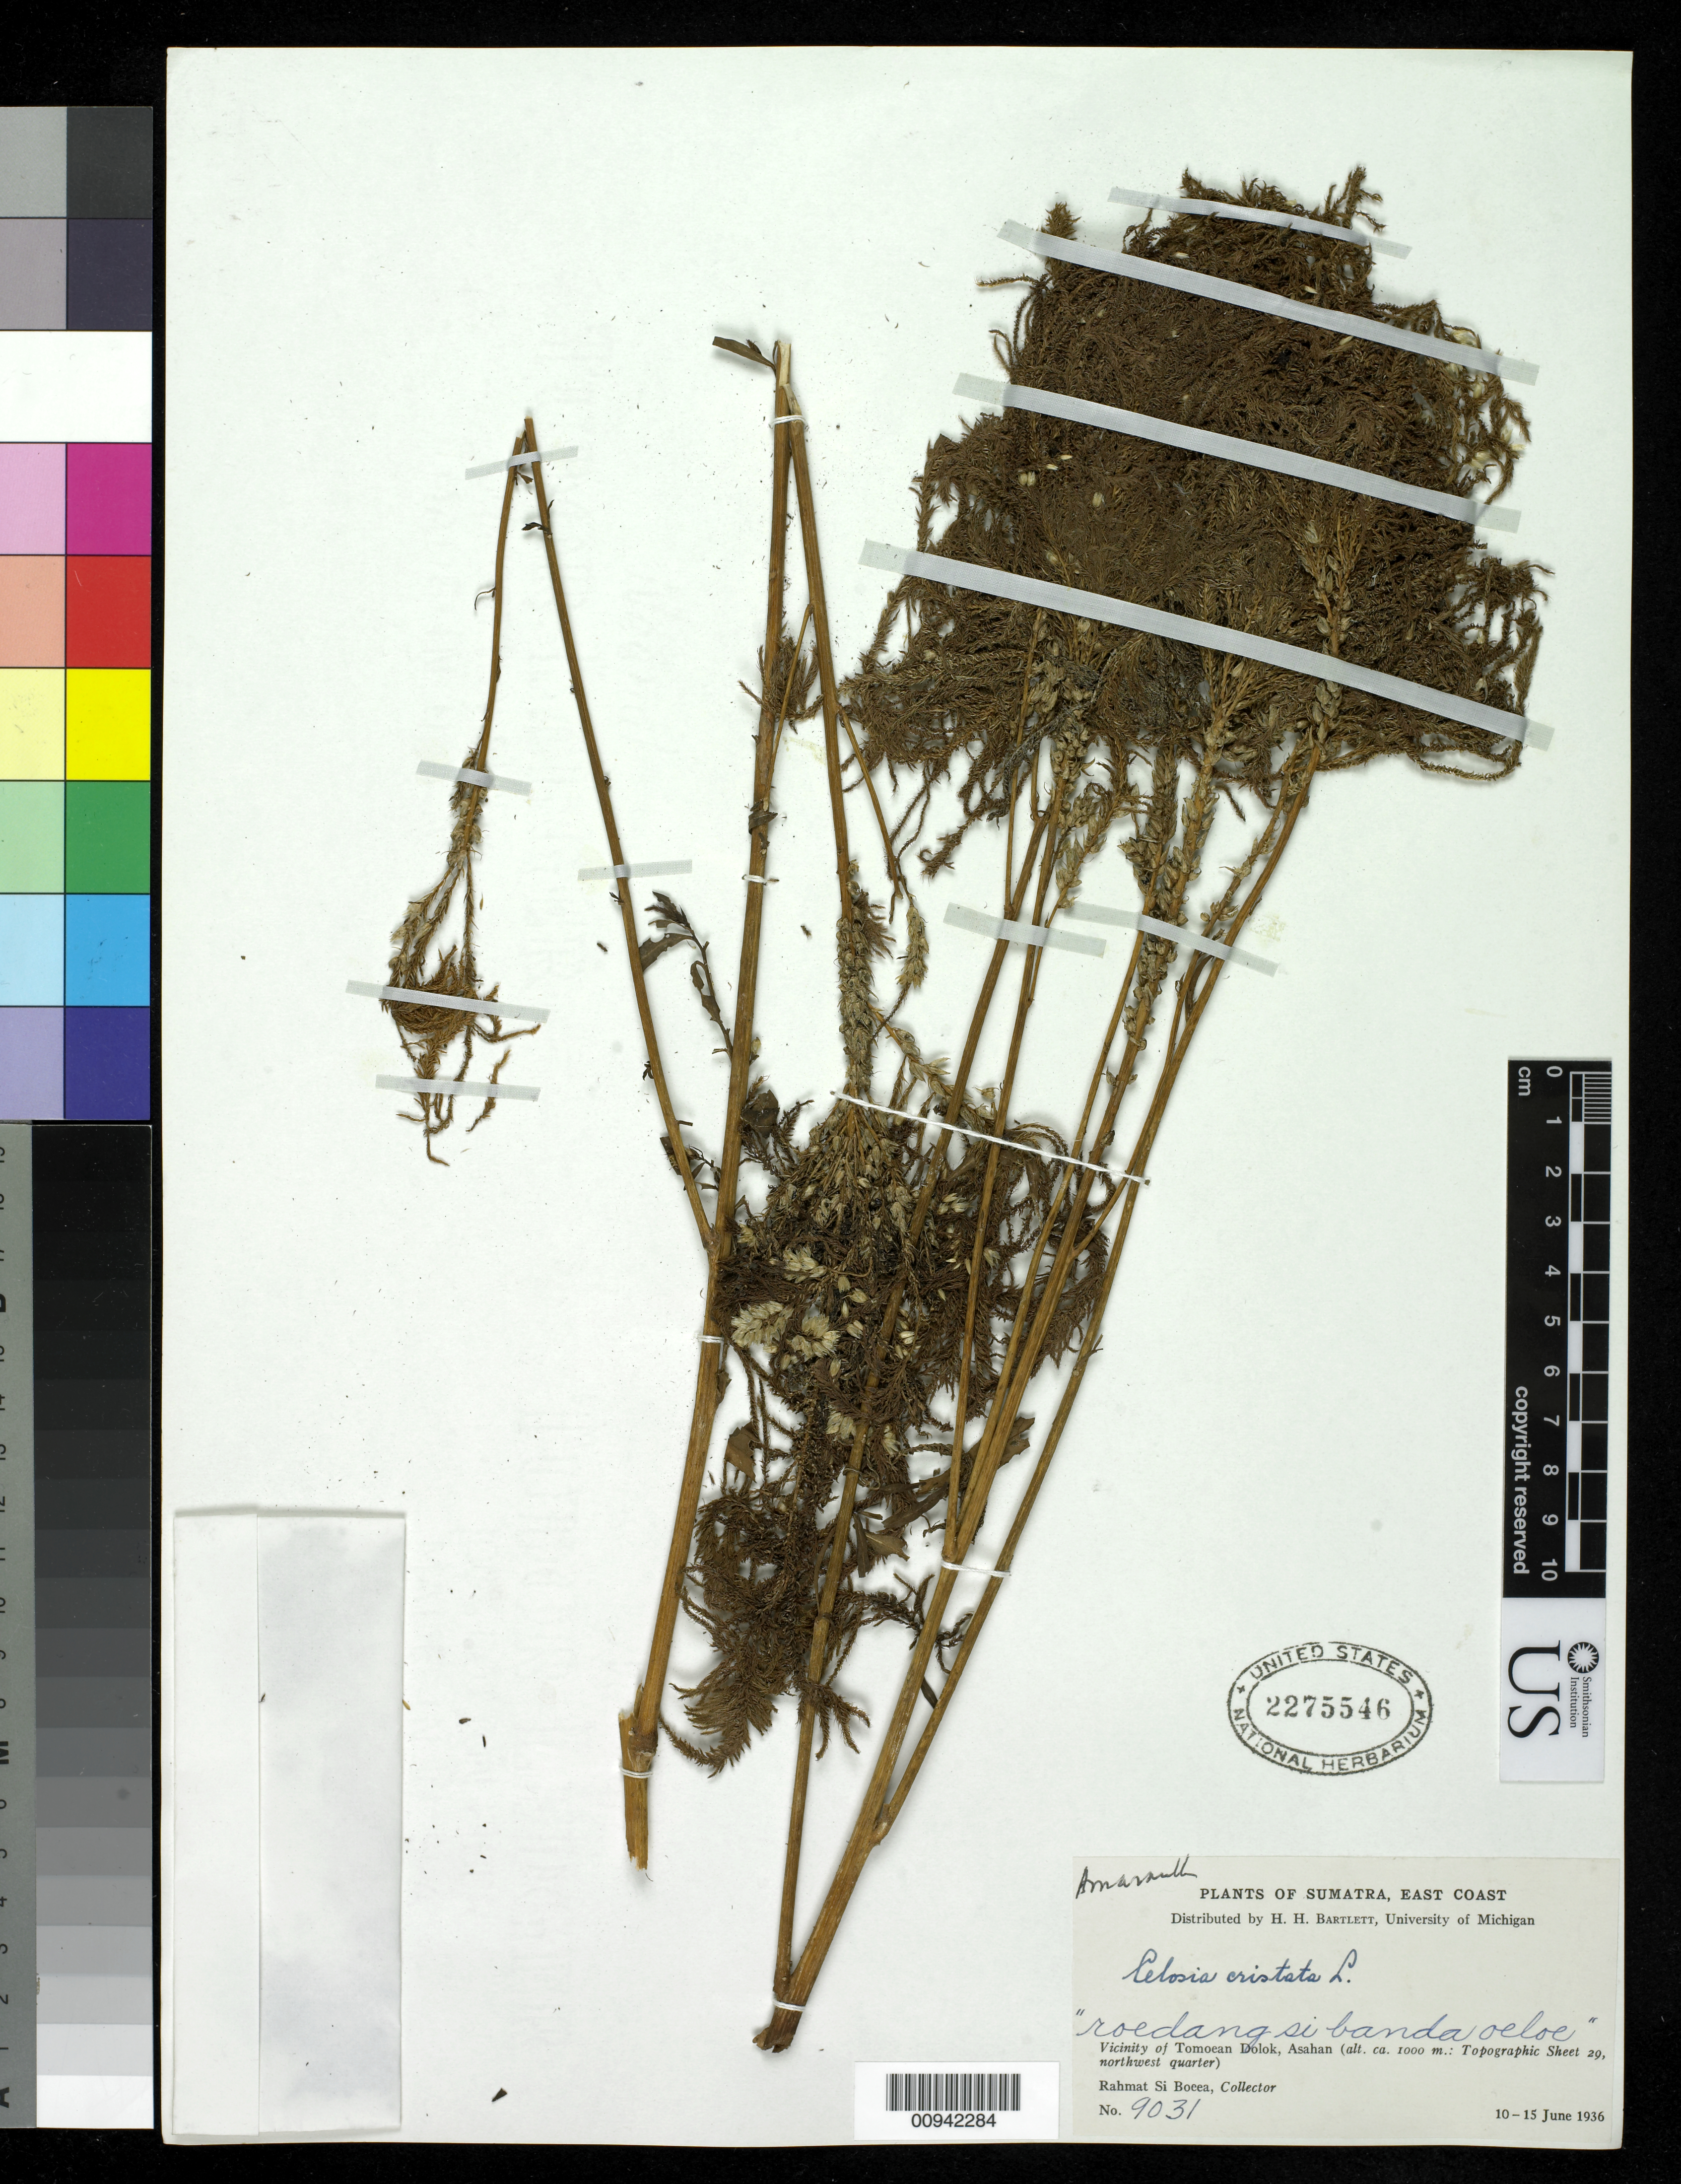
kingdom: Plantae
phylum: Tracheophyta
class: Magnoliopsida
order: Caryophyllales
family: Amaranthaceae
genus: Celosia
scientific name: Celosia argentea var. cristata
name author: (L.) Kuntze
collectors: Rahmat Si Boeea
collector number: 9031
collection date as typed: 10 Jun 1936 to 15 Jun 1936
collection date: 1936-06-10/1936-06-15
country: Indonesia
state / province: Sumatra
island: Sumatra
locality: Vicinity of Tomoean Dolok, Asahan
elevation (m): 1000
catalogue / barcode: US 2275546